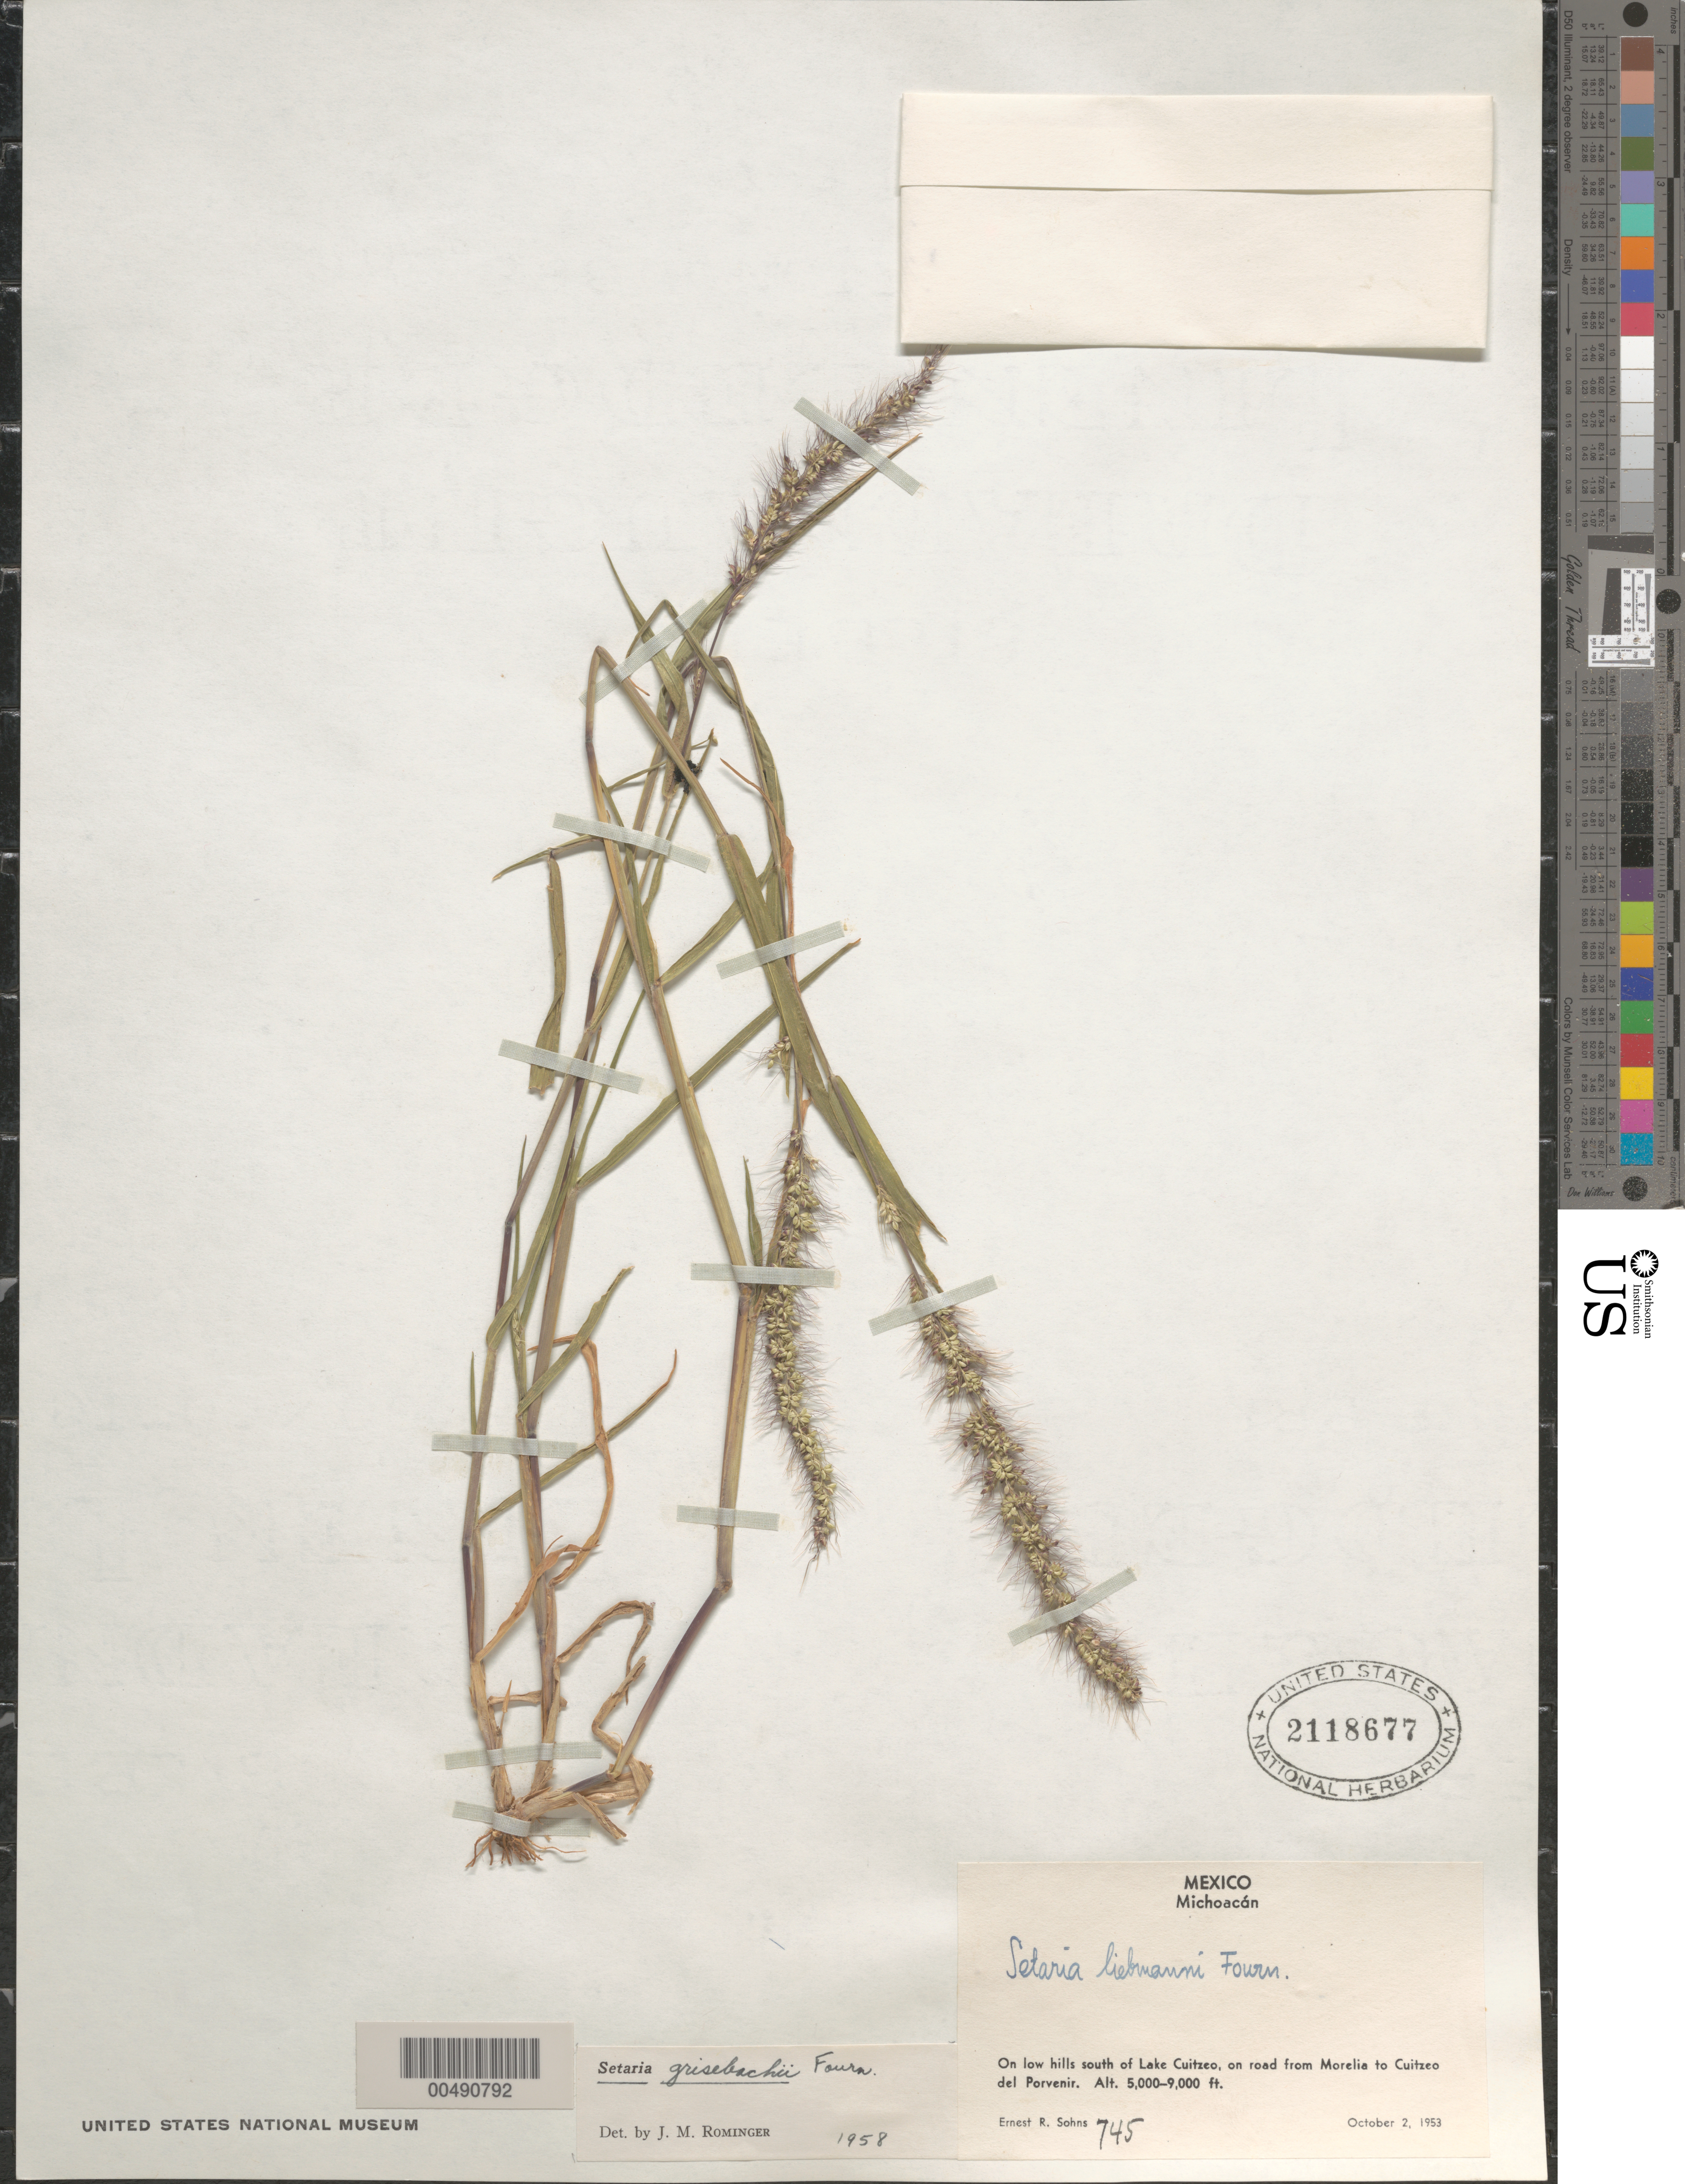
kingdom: Plantae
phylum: Tracheophyta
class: Liliopsida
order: Poales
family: Poaceae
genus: Setaria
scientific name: Setaria grisebachii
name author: E. Fourn.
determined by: Rominger, J. M.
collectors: E. R. Sohns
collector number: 745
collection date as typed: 2 Oct 1953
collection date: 1953-10-02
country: Mexico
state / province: Michoacán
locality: S of Lake Cuitzeo, on rd from Morelia to Cuitzeo del Porvenir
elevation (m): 1524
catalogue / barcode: US 2118677